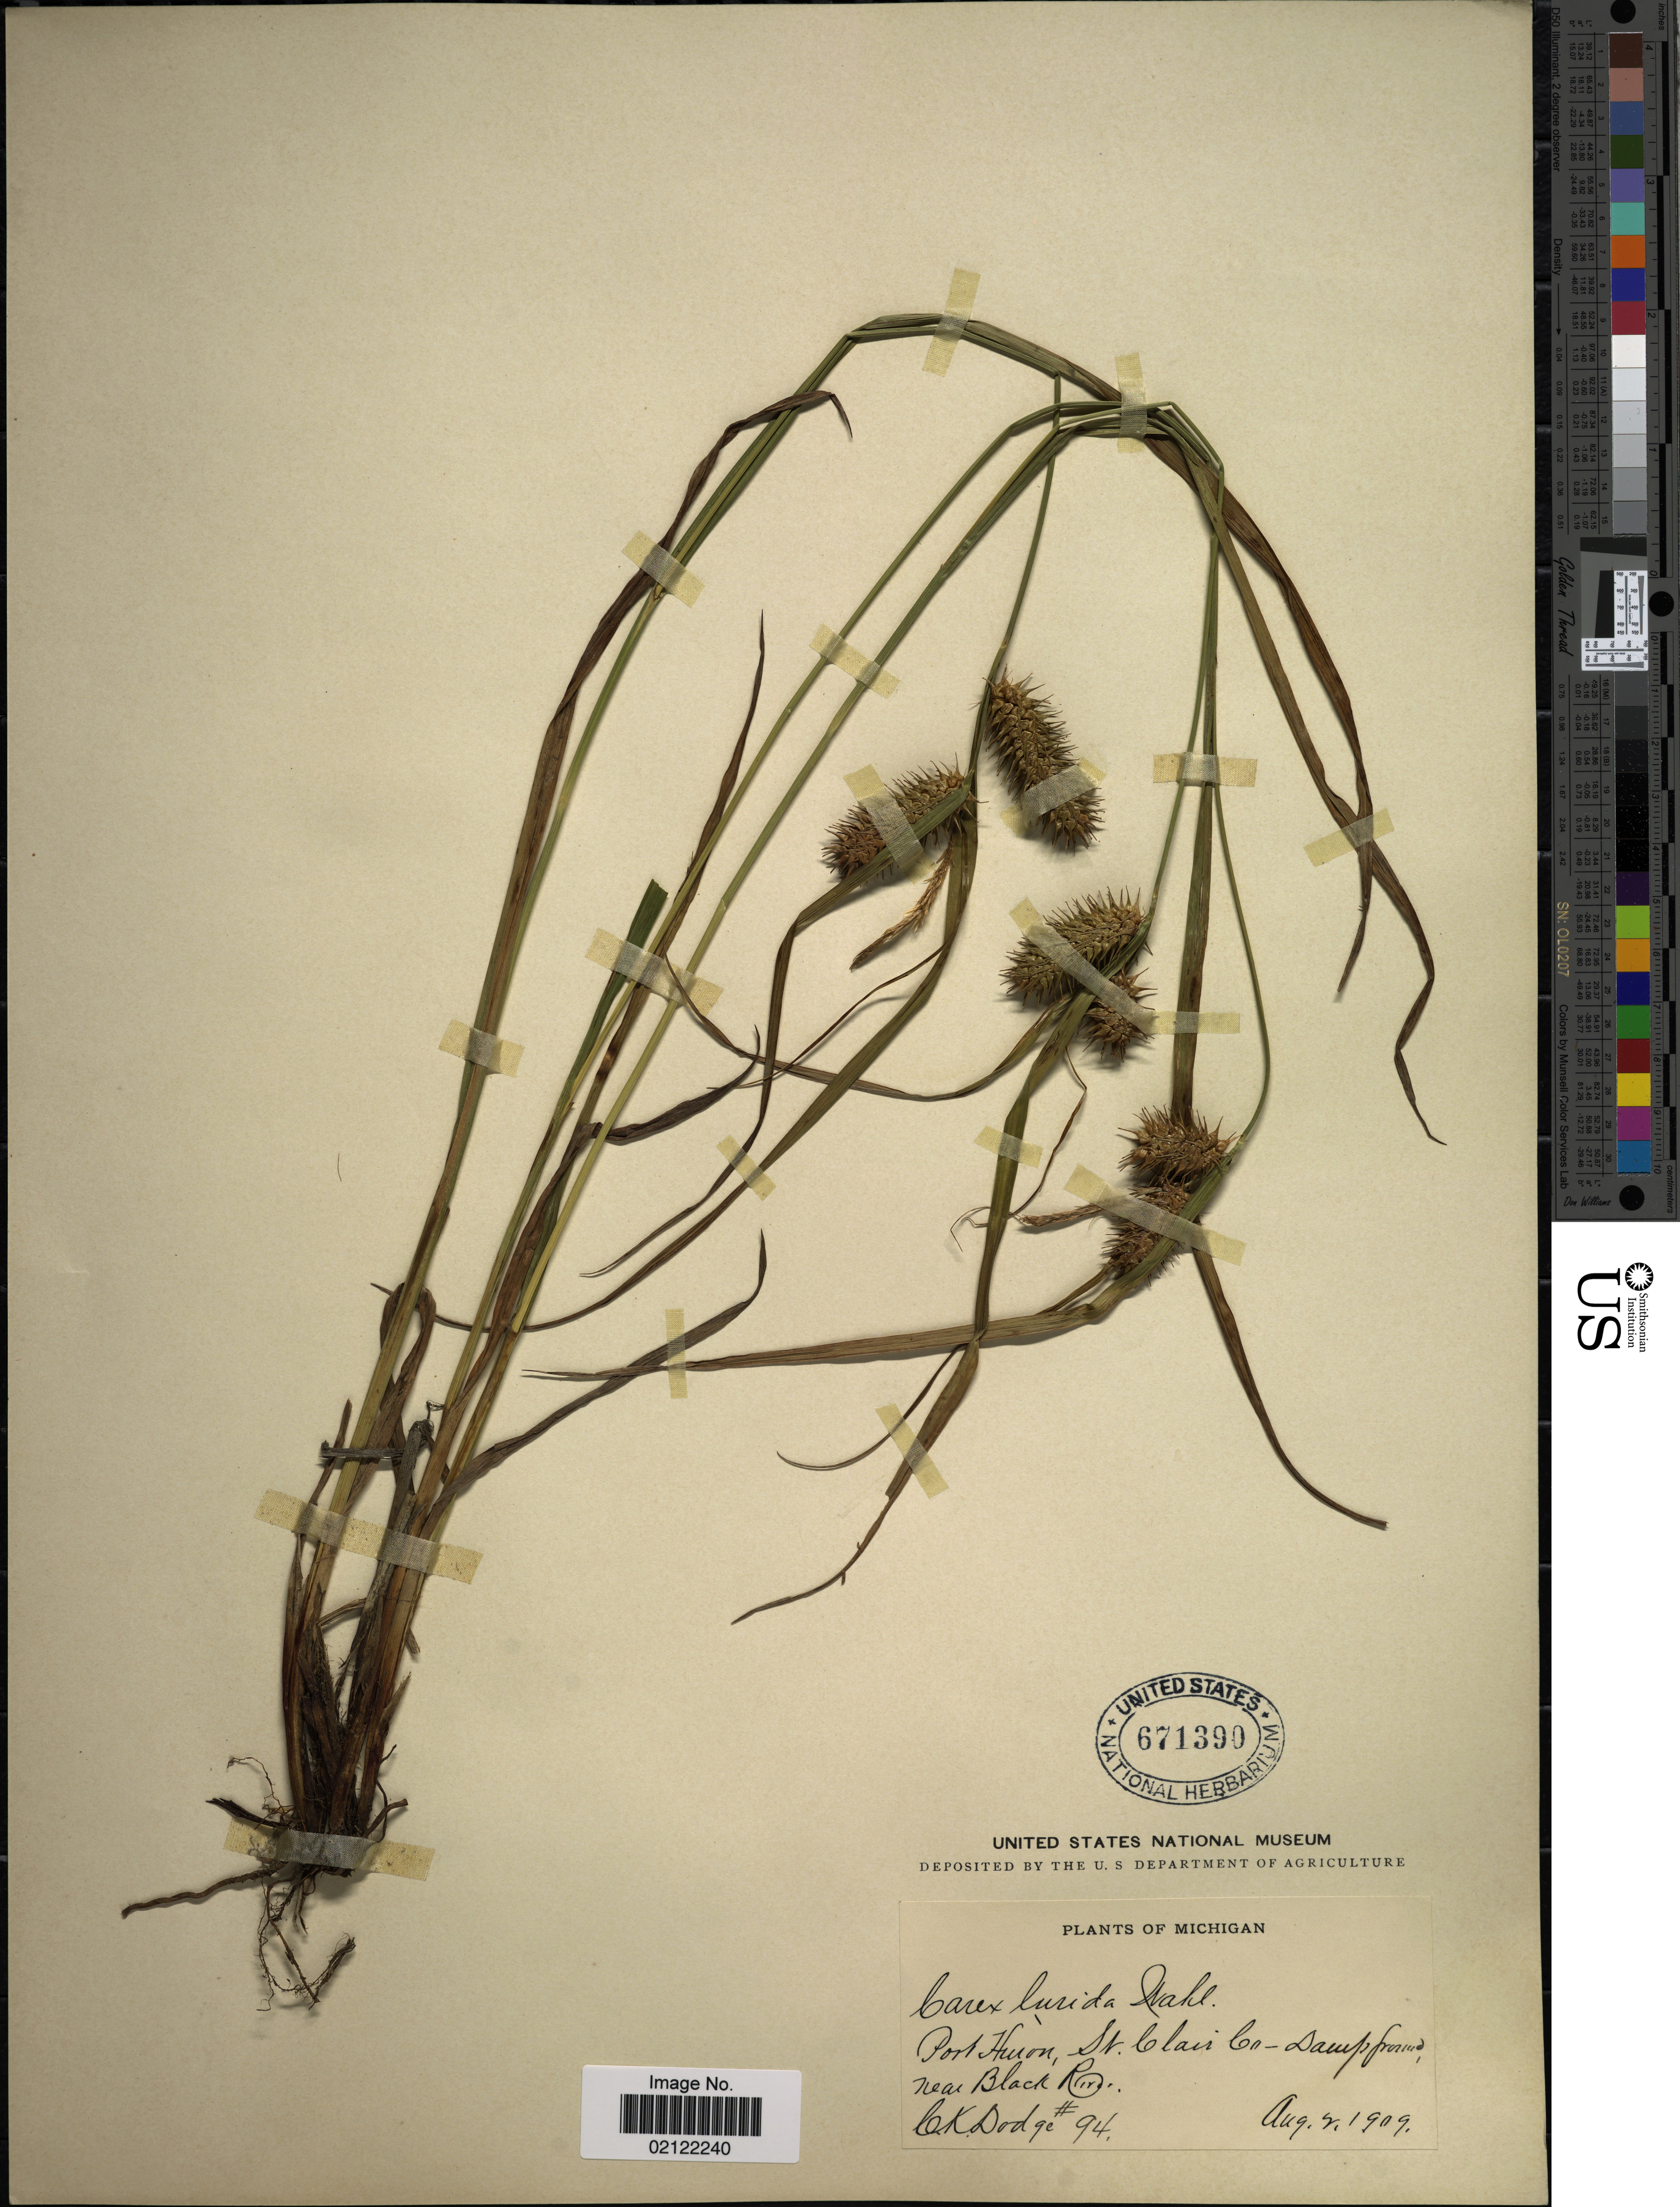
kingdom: Plantae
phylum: Tracheophyta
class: Liliopsida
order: Poales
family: Cyperaceae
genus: Carex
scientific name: Carex lurida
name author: Wahlenb.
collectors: C. Dodge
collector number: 94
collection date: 1909-08-02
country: United States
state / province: Michigan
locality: Port Huron, St. Clair Co - Damp ground, near Black River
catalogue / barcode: US 671390